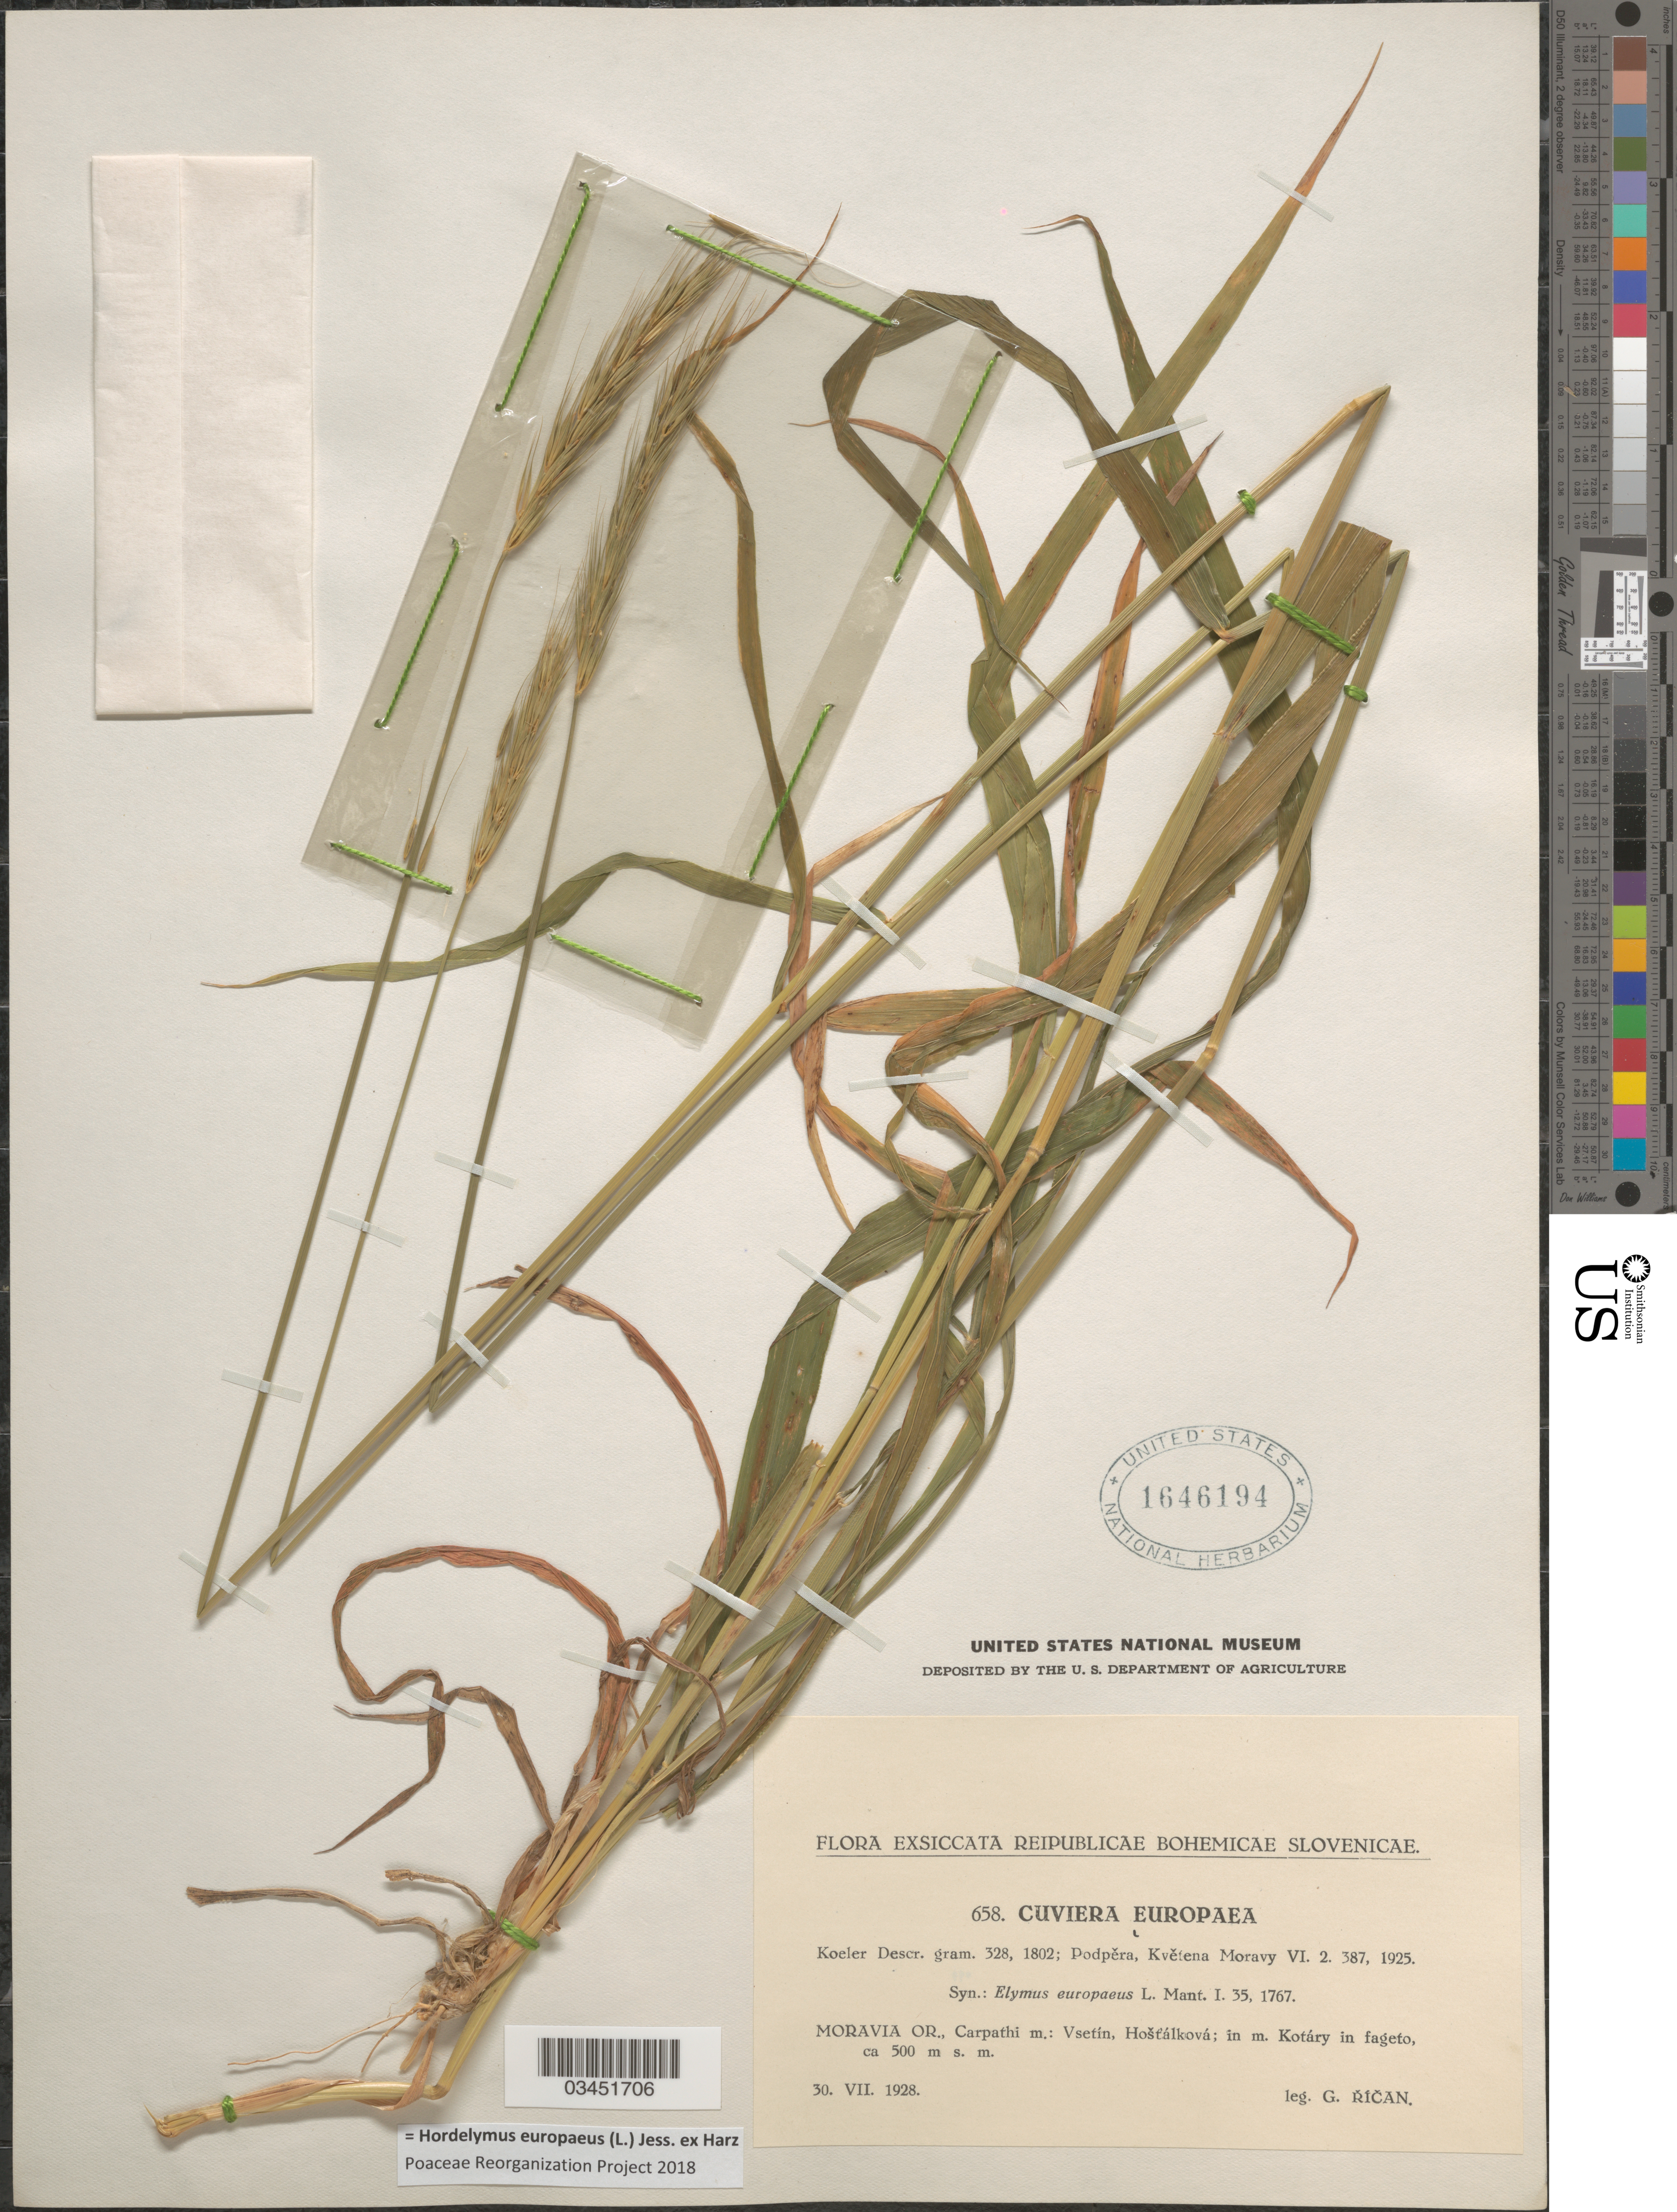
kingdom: Plantae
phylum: Tracheophyta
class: Liliopsida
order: Poales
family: Poaceae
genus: Hordelymus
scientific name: Hordelymus europaeus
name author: (L.) Jess. ex Harz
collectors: G. Rican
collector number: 658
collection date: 1928-07-30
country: Czechia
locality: Moravia Or., Carpathi n.: Vsetín, Hoštálková; in m. Kotáry in fageto.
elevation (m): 500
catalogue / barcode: US 1646194